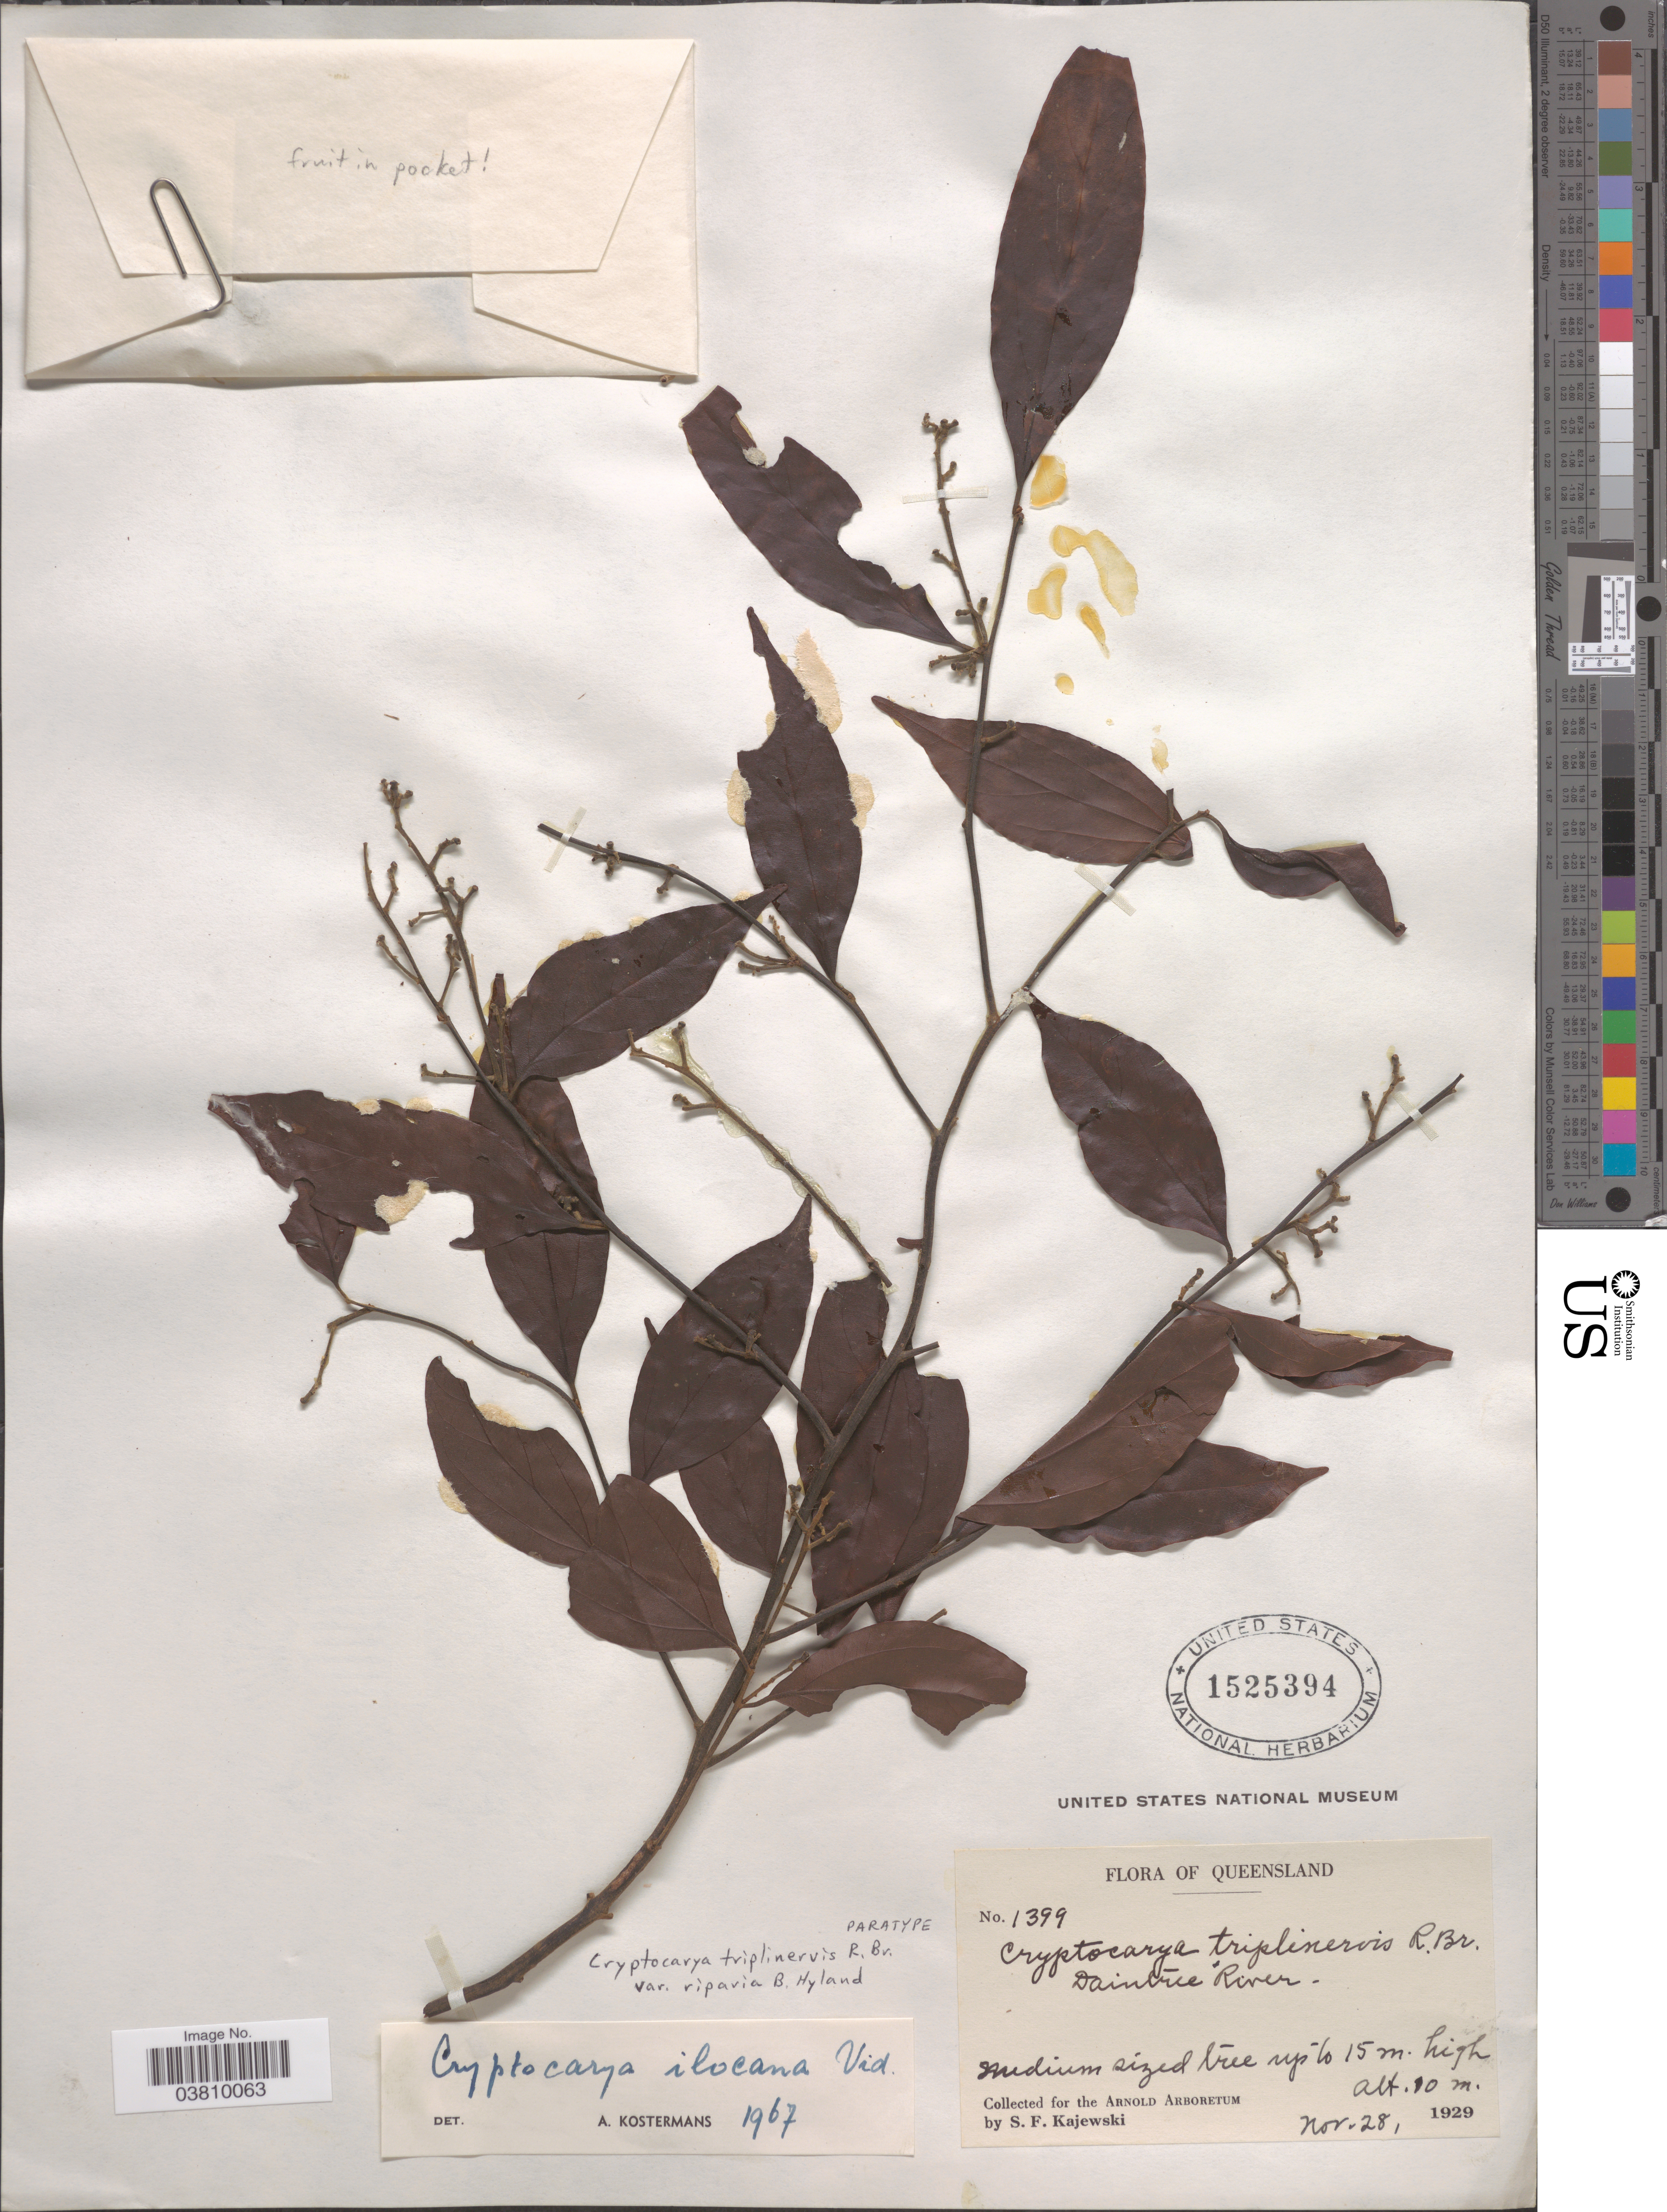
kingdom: Plantae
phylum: Tracheophyta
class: Magnoliopsida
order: Laurales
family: Lauraceae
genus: Cryptocarya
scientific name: Cryptocarya triplinervis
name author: R. Br.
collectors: S. Kajewski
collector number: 1399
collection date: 1929-11-28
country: Australia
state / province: Queensland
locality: Daintree River.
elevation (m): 10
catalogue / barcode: US 1525394